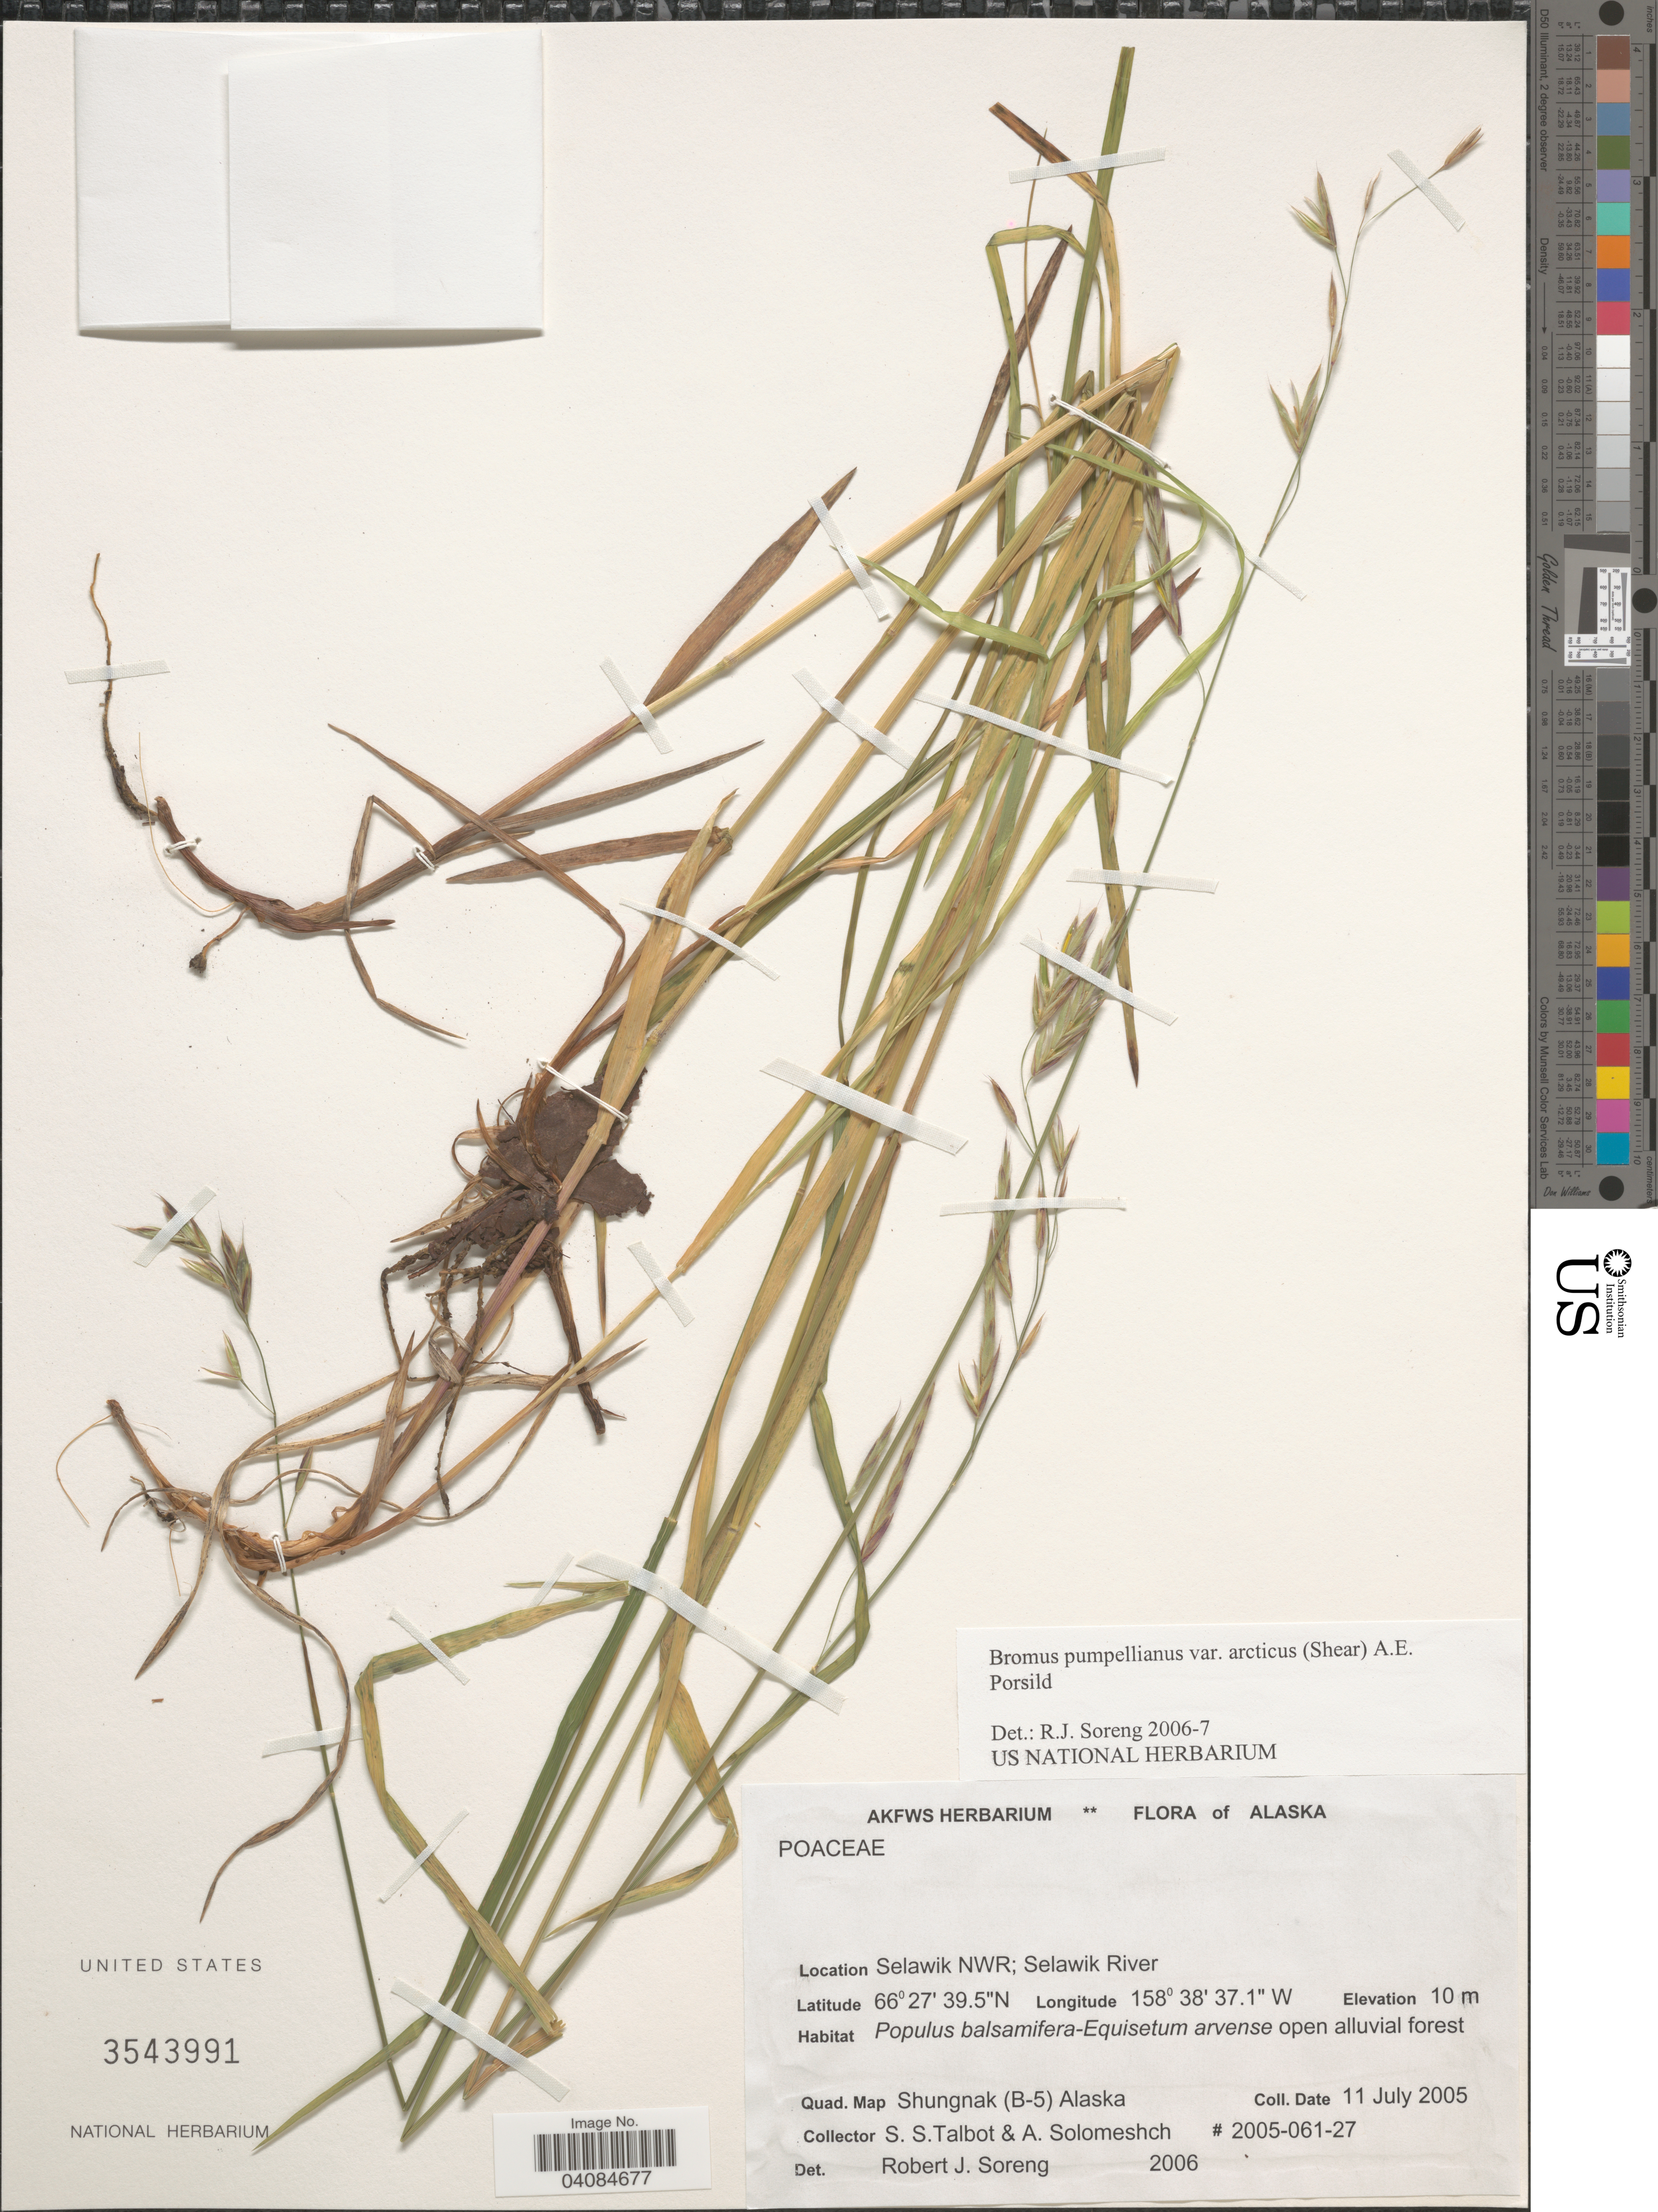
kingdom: Plantae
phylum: Tracheophyta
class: Liliopsida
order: Poales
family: Poaceae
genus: Bromus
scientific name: Bromus pumpellianus var. arcticus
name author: (Shear ex Scribn. & Merr.) A.E. Porsild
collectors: S. S. Talbot & A. Solomeshch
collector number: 2005-061-27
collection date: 2005-07-11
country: United States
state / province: Alaska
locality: Selawik NWR; Selawik River. Quad. Map Shungnak (B-5).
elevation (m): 10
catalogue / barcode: US 3543991